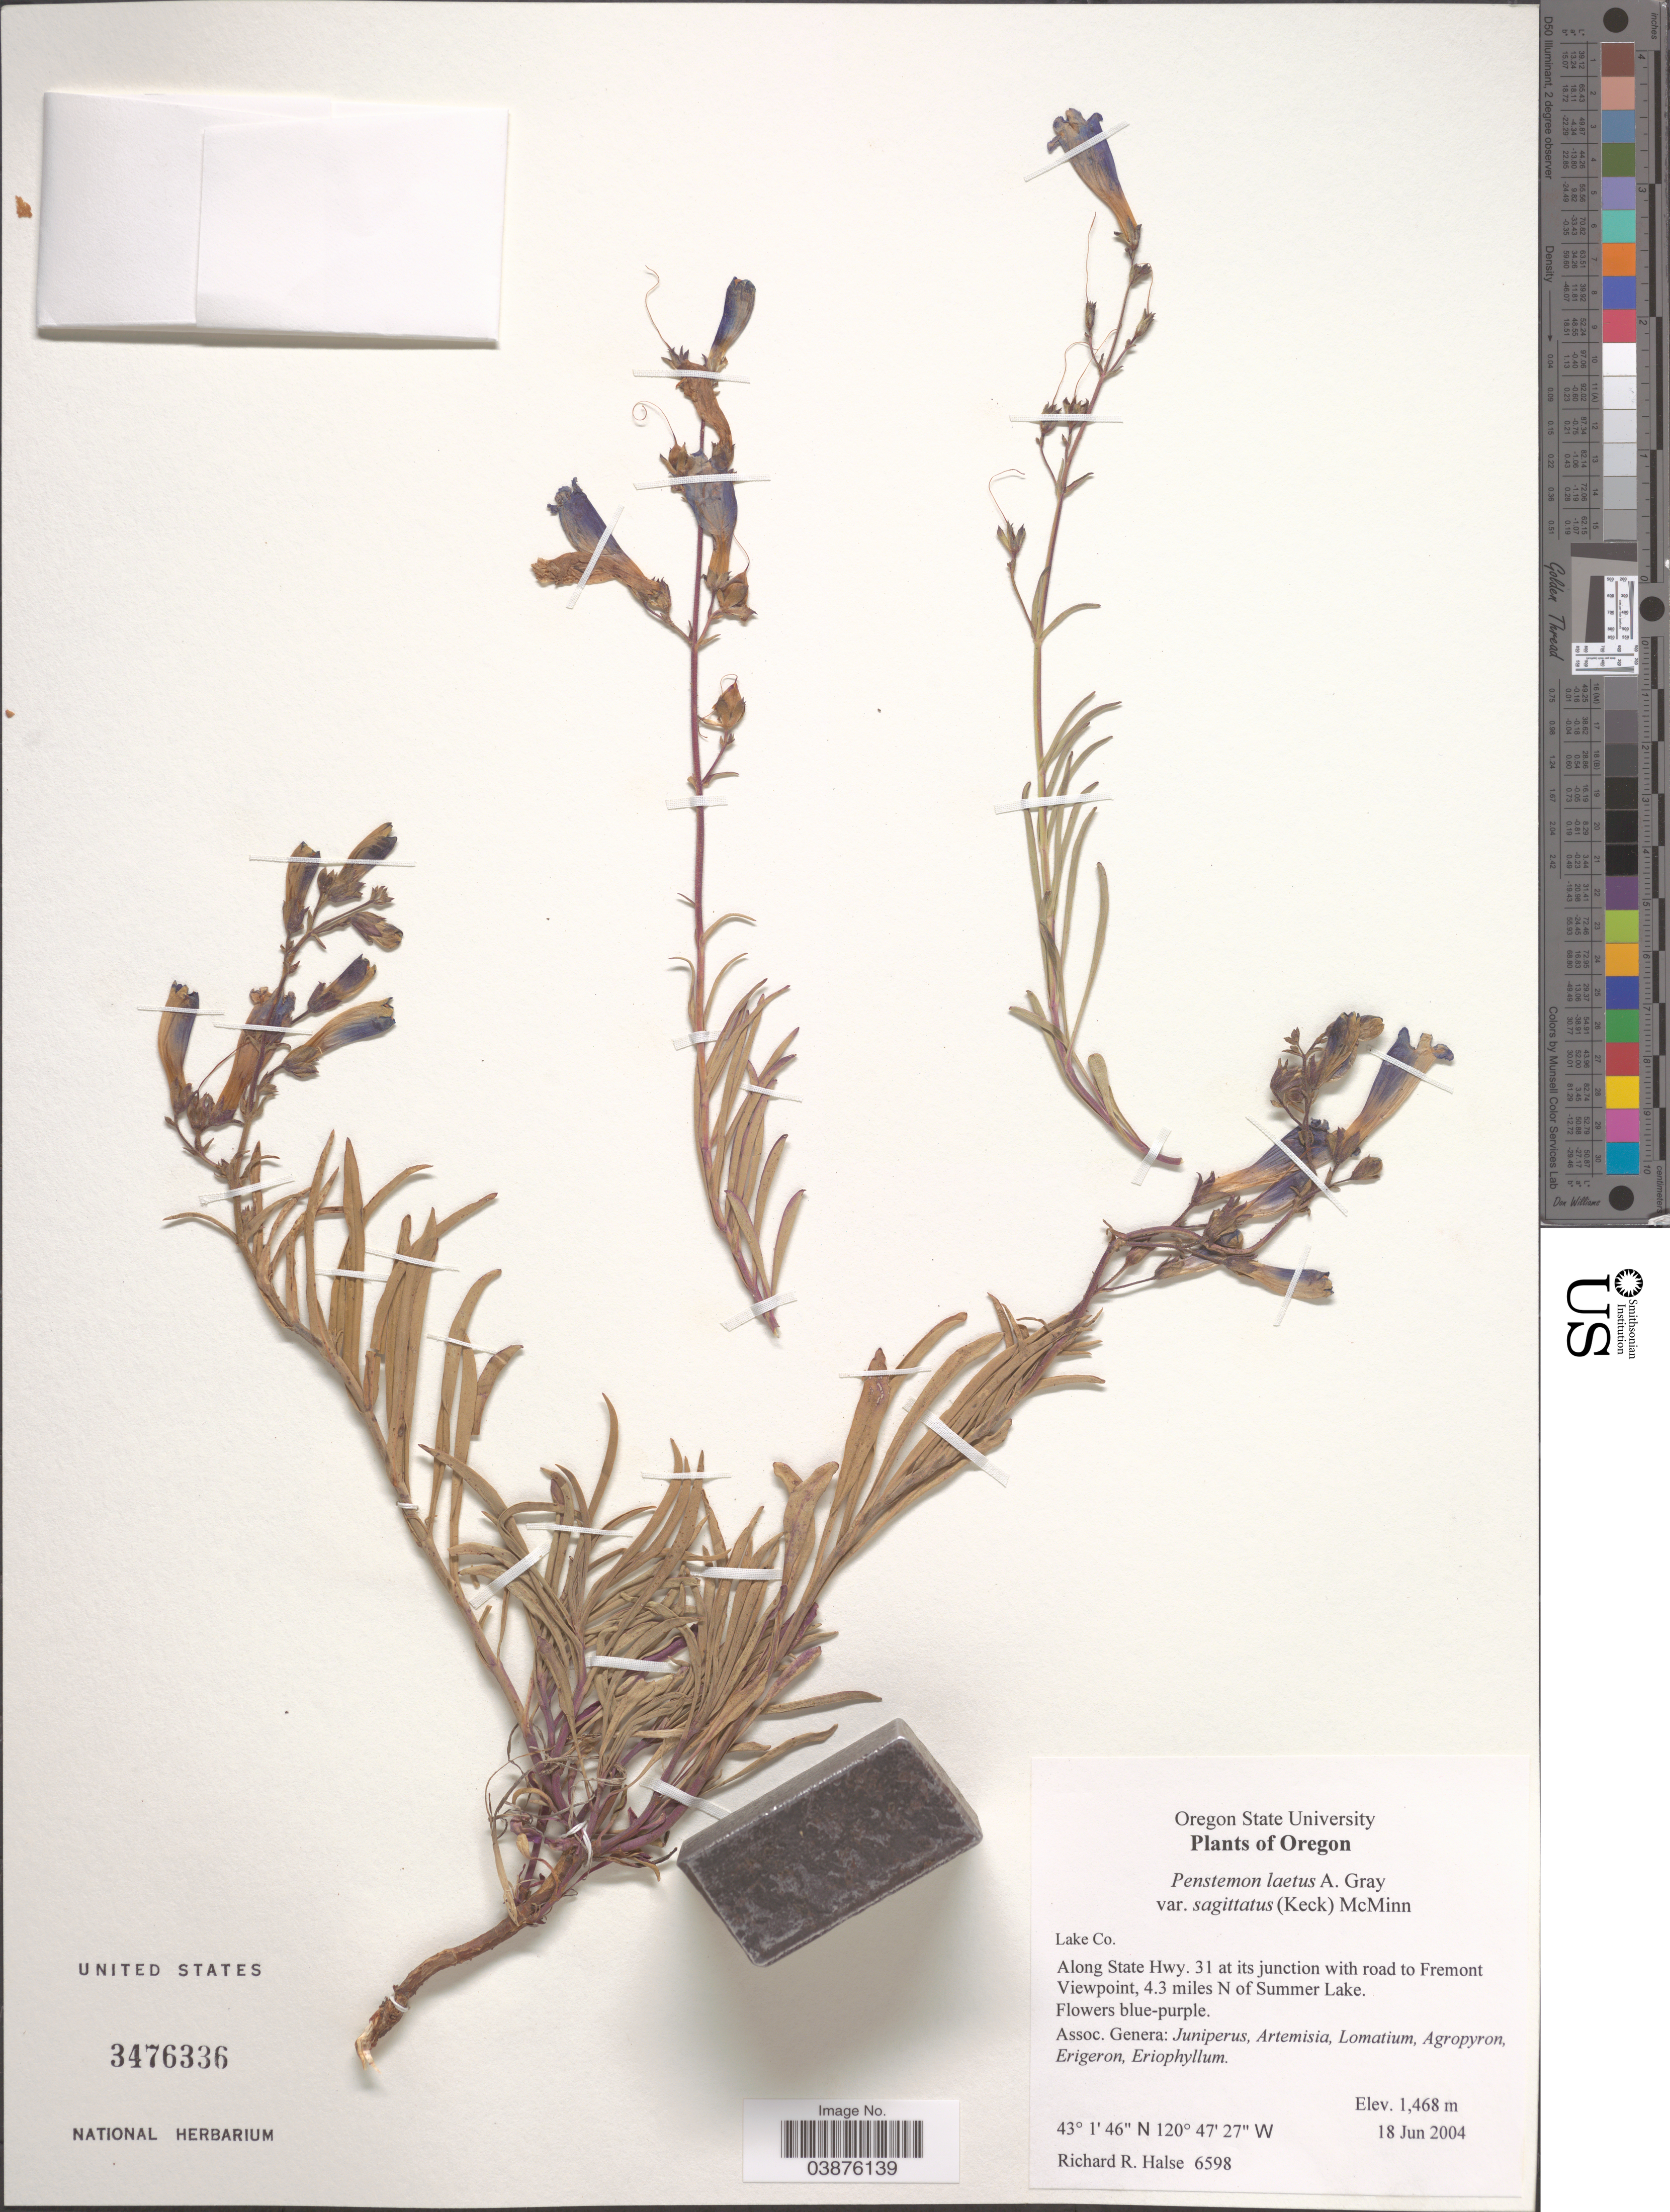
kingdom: Plantae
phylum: Tracheophyta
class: Magnoliopsida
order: Lamiales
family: Plantaginaceae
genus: Penstemon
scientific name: Penstemon laetus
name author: A. Gray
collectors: R. Halse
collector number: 6598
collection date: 2004-06-18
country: United States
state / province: Oregon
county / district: Lake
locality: Lake Co. Along State Hwy. 31 miles at its junction with road to Fremont Viewpoint, 4.3 miles N of Summer Lake.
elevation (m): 1468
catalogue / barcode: US 3476336